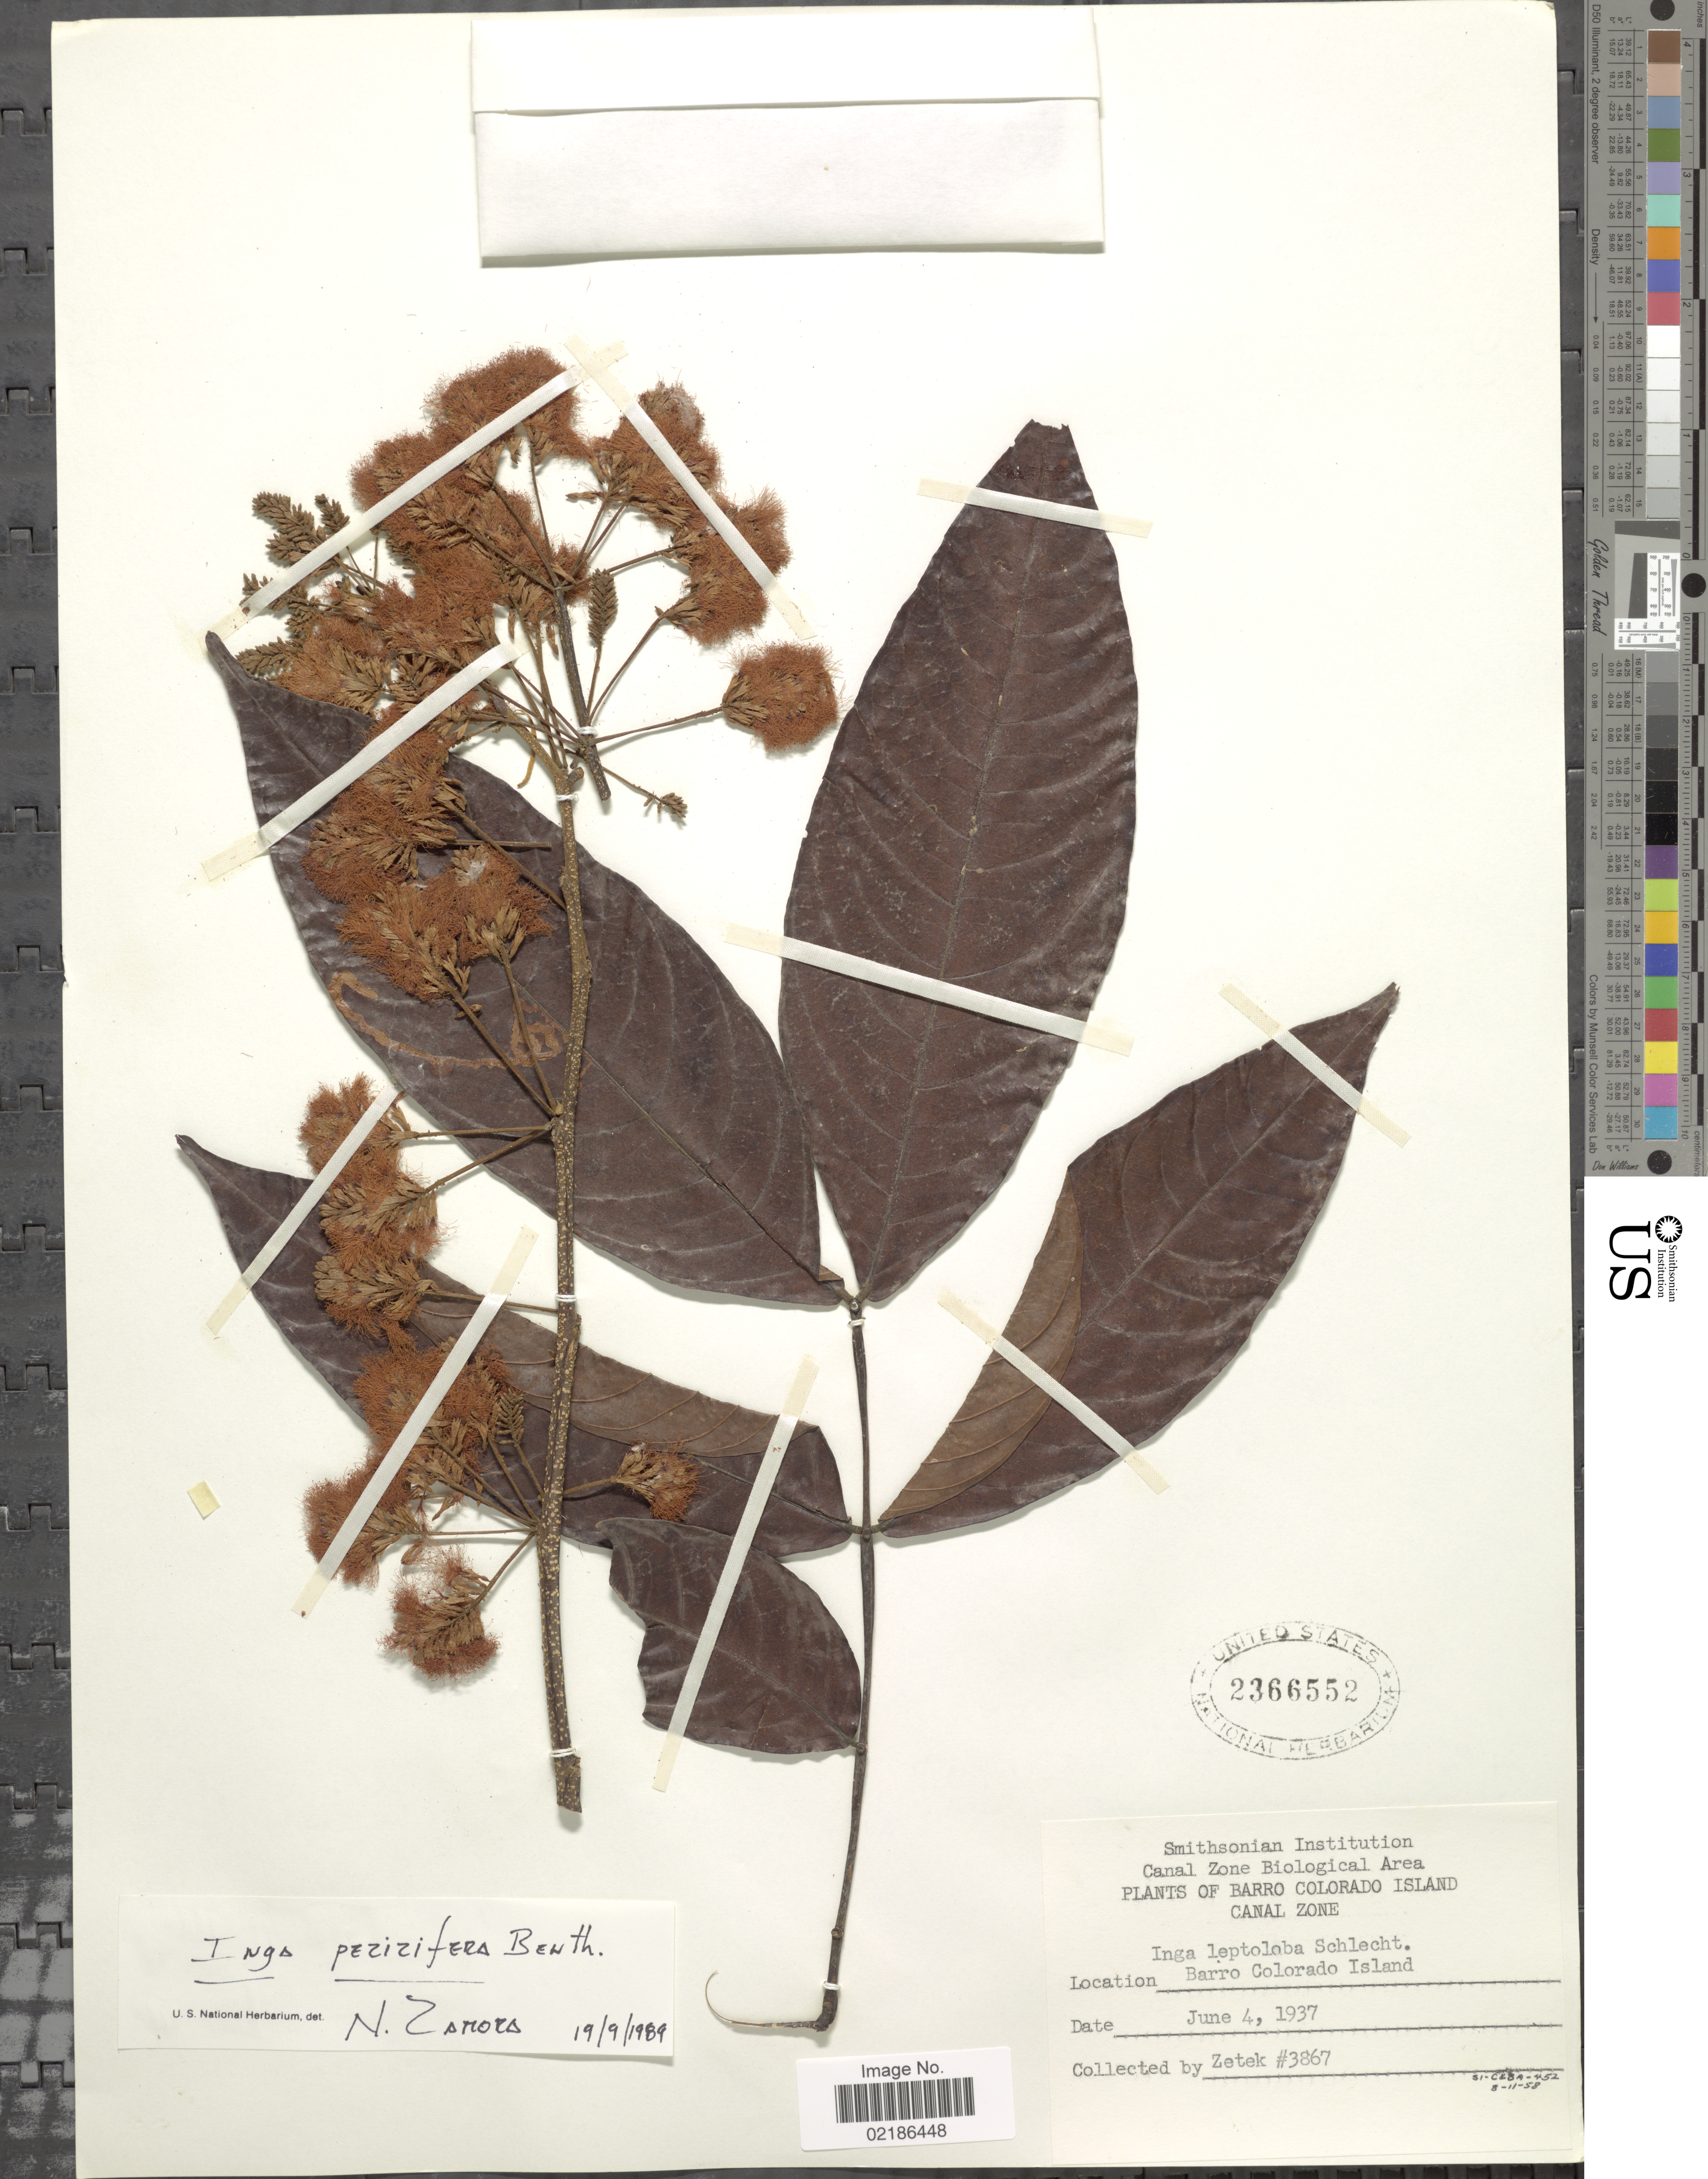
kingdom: Plantae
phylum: Tracheophyta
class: Magnoliopsida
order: Fabales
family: Fabaceae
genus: Inga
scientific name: Inga pezizifera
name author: Benth.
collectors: -. Zetek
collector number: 3867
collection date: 1937-06-04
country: Panama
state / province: Panamá Oeste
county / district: Canal Zone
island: Barro Colorado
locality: Barro Colorado Island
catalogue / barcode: US 2366552